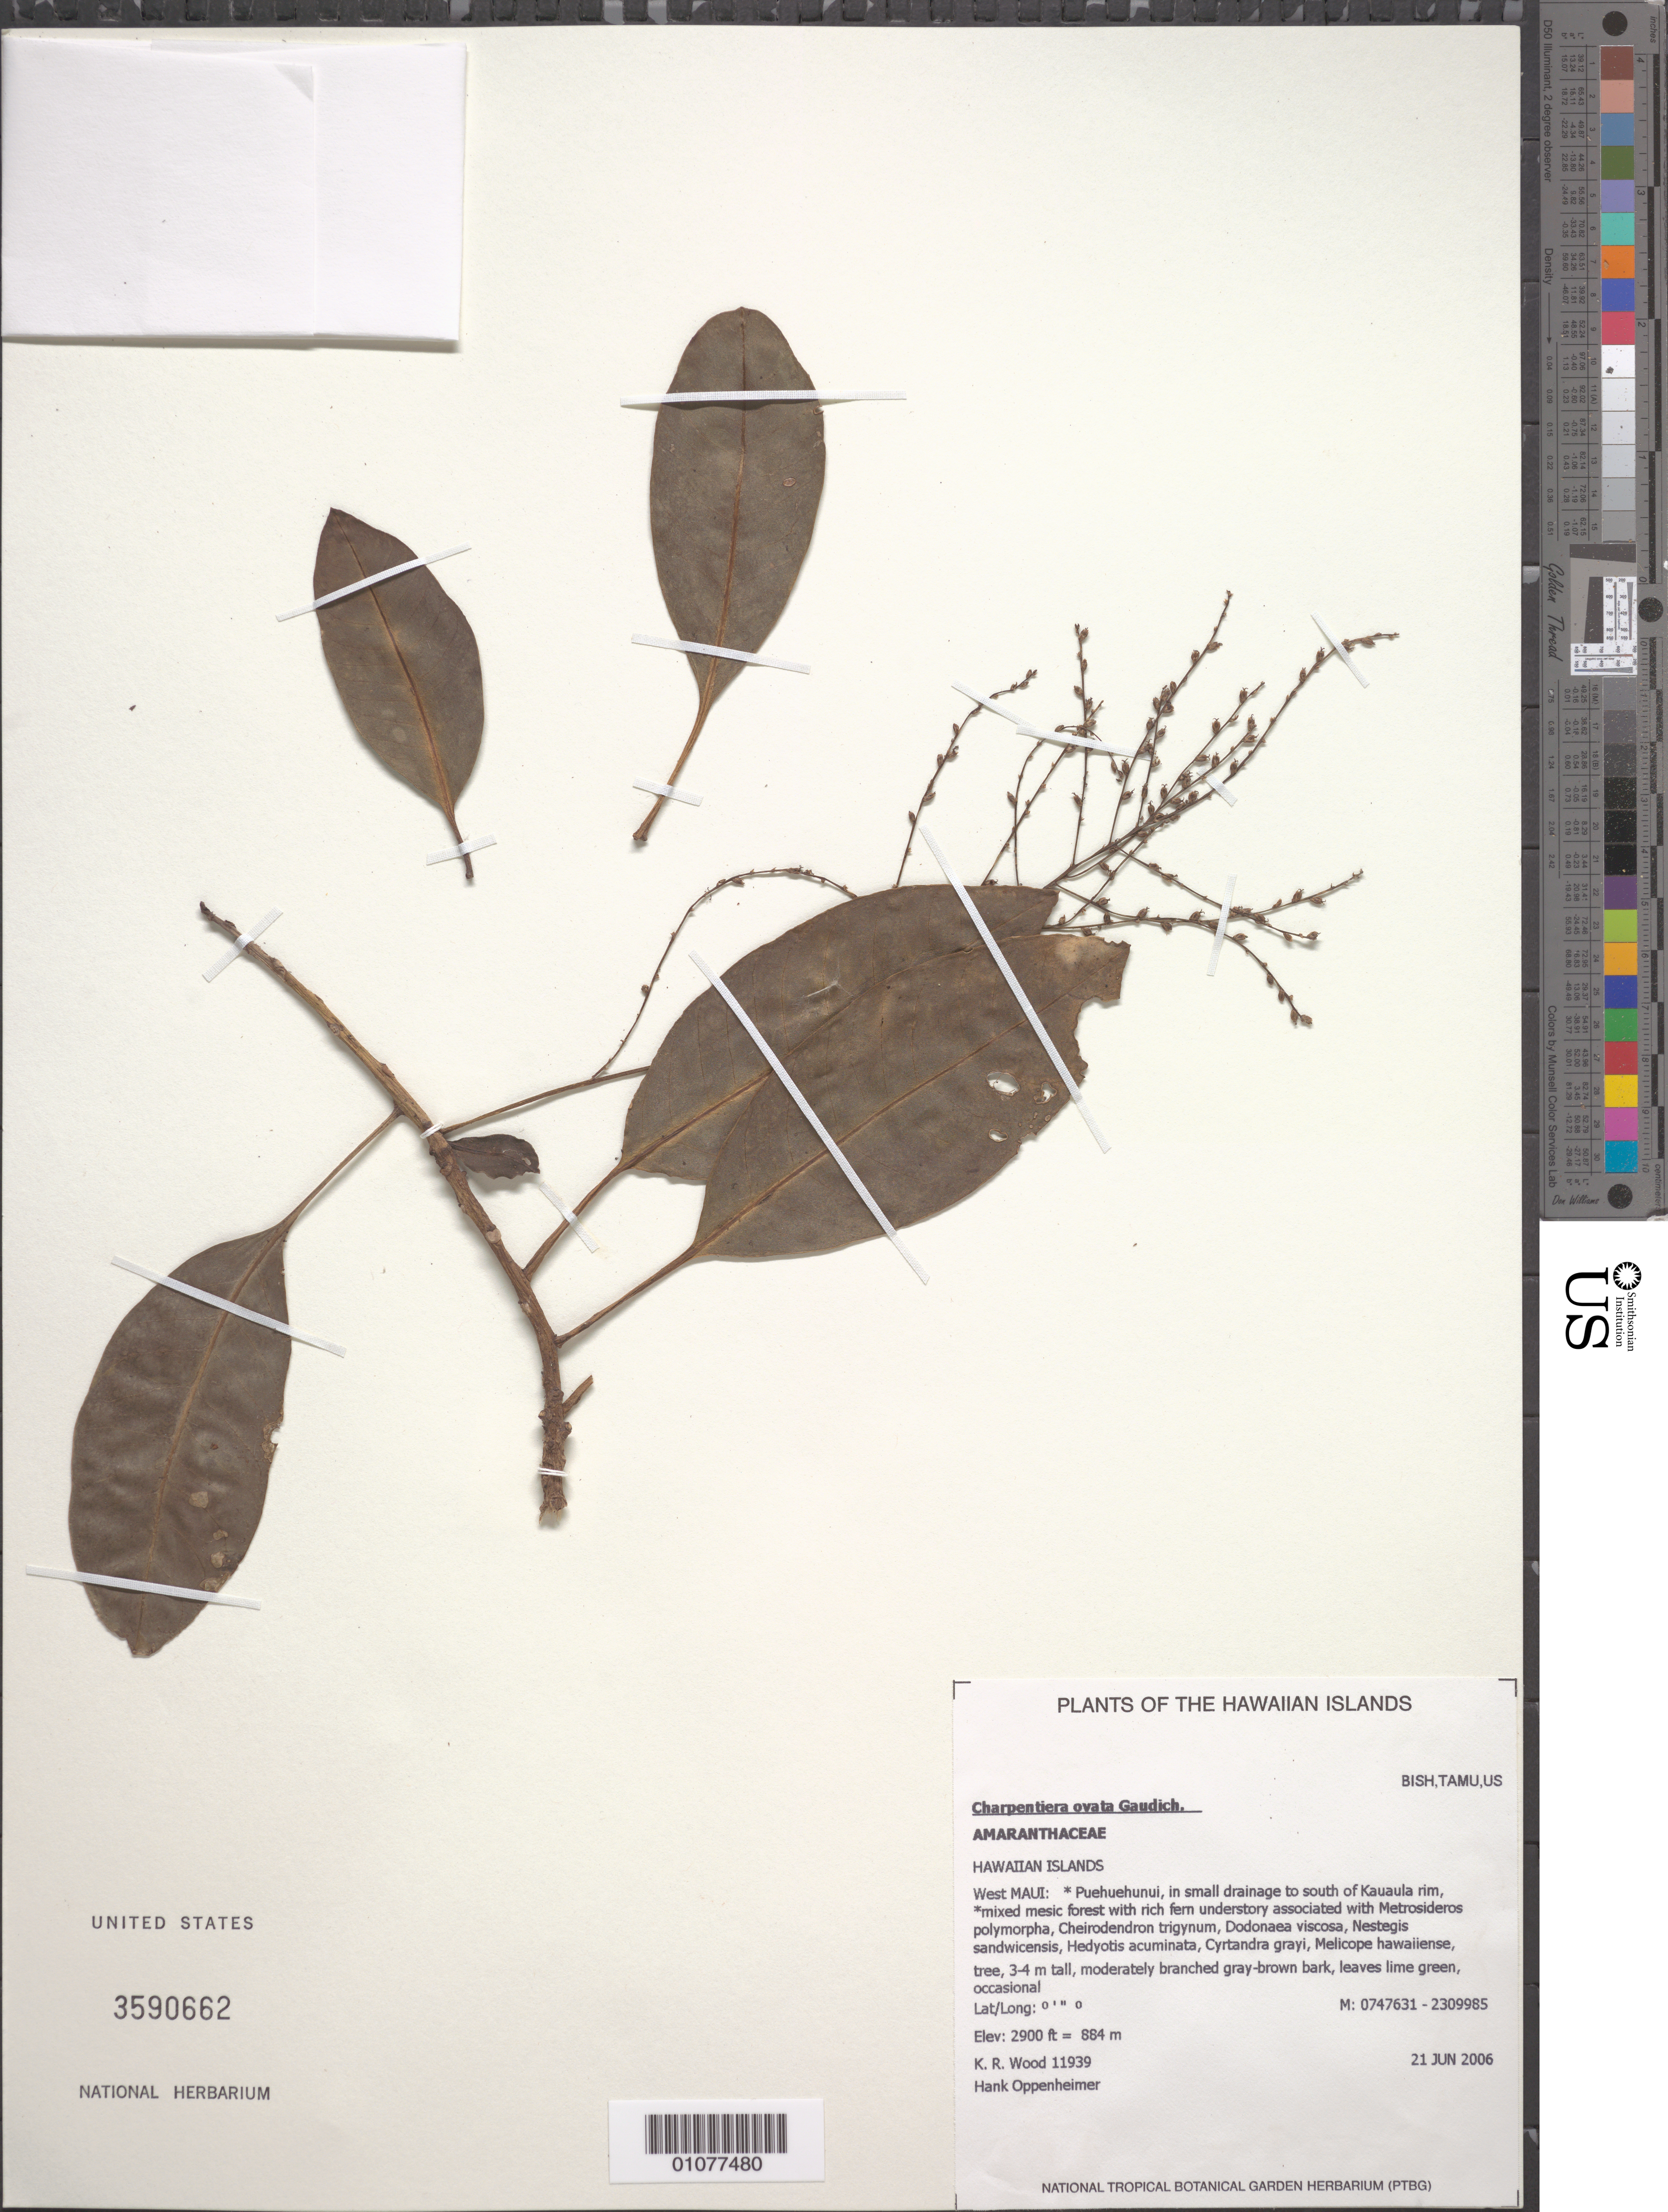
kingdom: Plantae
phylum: Tracheophyta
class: Magnoliopsida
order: Caryophyllales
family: Amaranthaceae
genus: Charpentiera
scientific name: Charpentiera obovata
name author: Gaudich.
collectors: K. R. Wood & H. Oppenheimer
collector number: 11939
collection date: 2006-06-21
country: United States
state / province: Hawaii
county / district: Maui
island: Maui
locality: West Maui, Koloa District, Puehuehunui, in small drainage to S of Kauaula rim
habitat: mixed mesic forest with rich fern understory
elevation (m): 884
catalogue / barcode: US 3590662